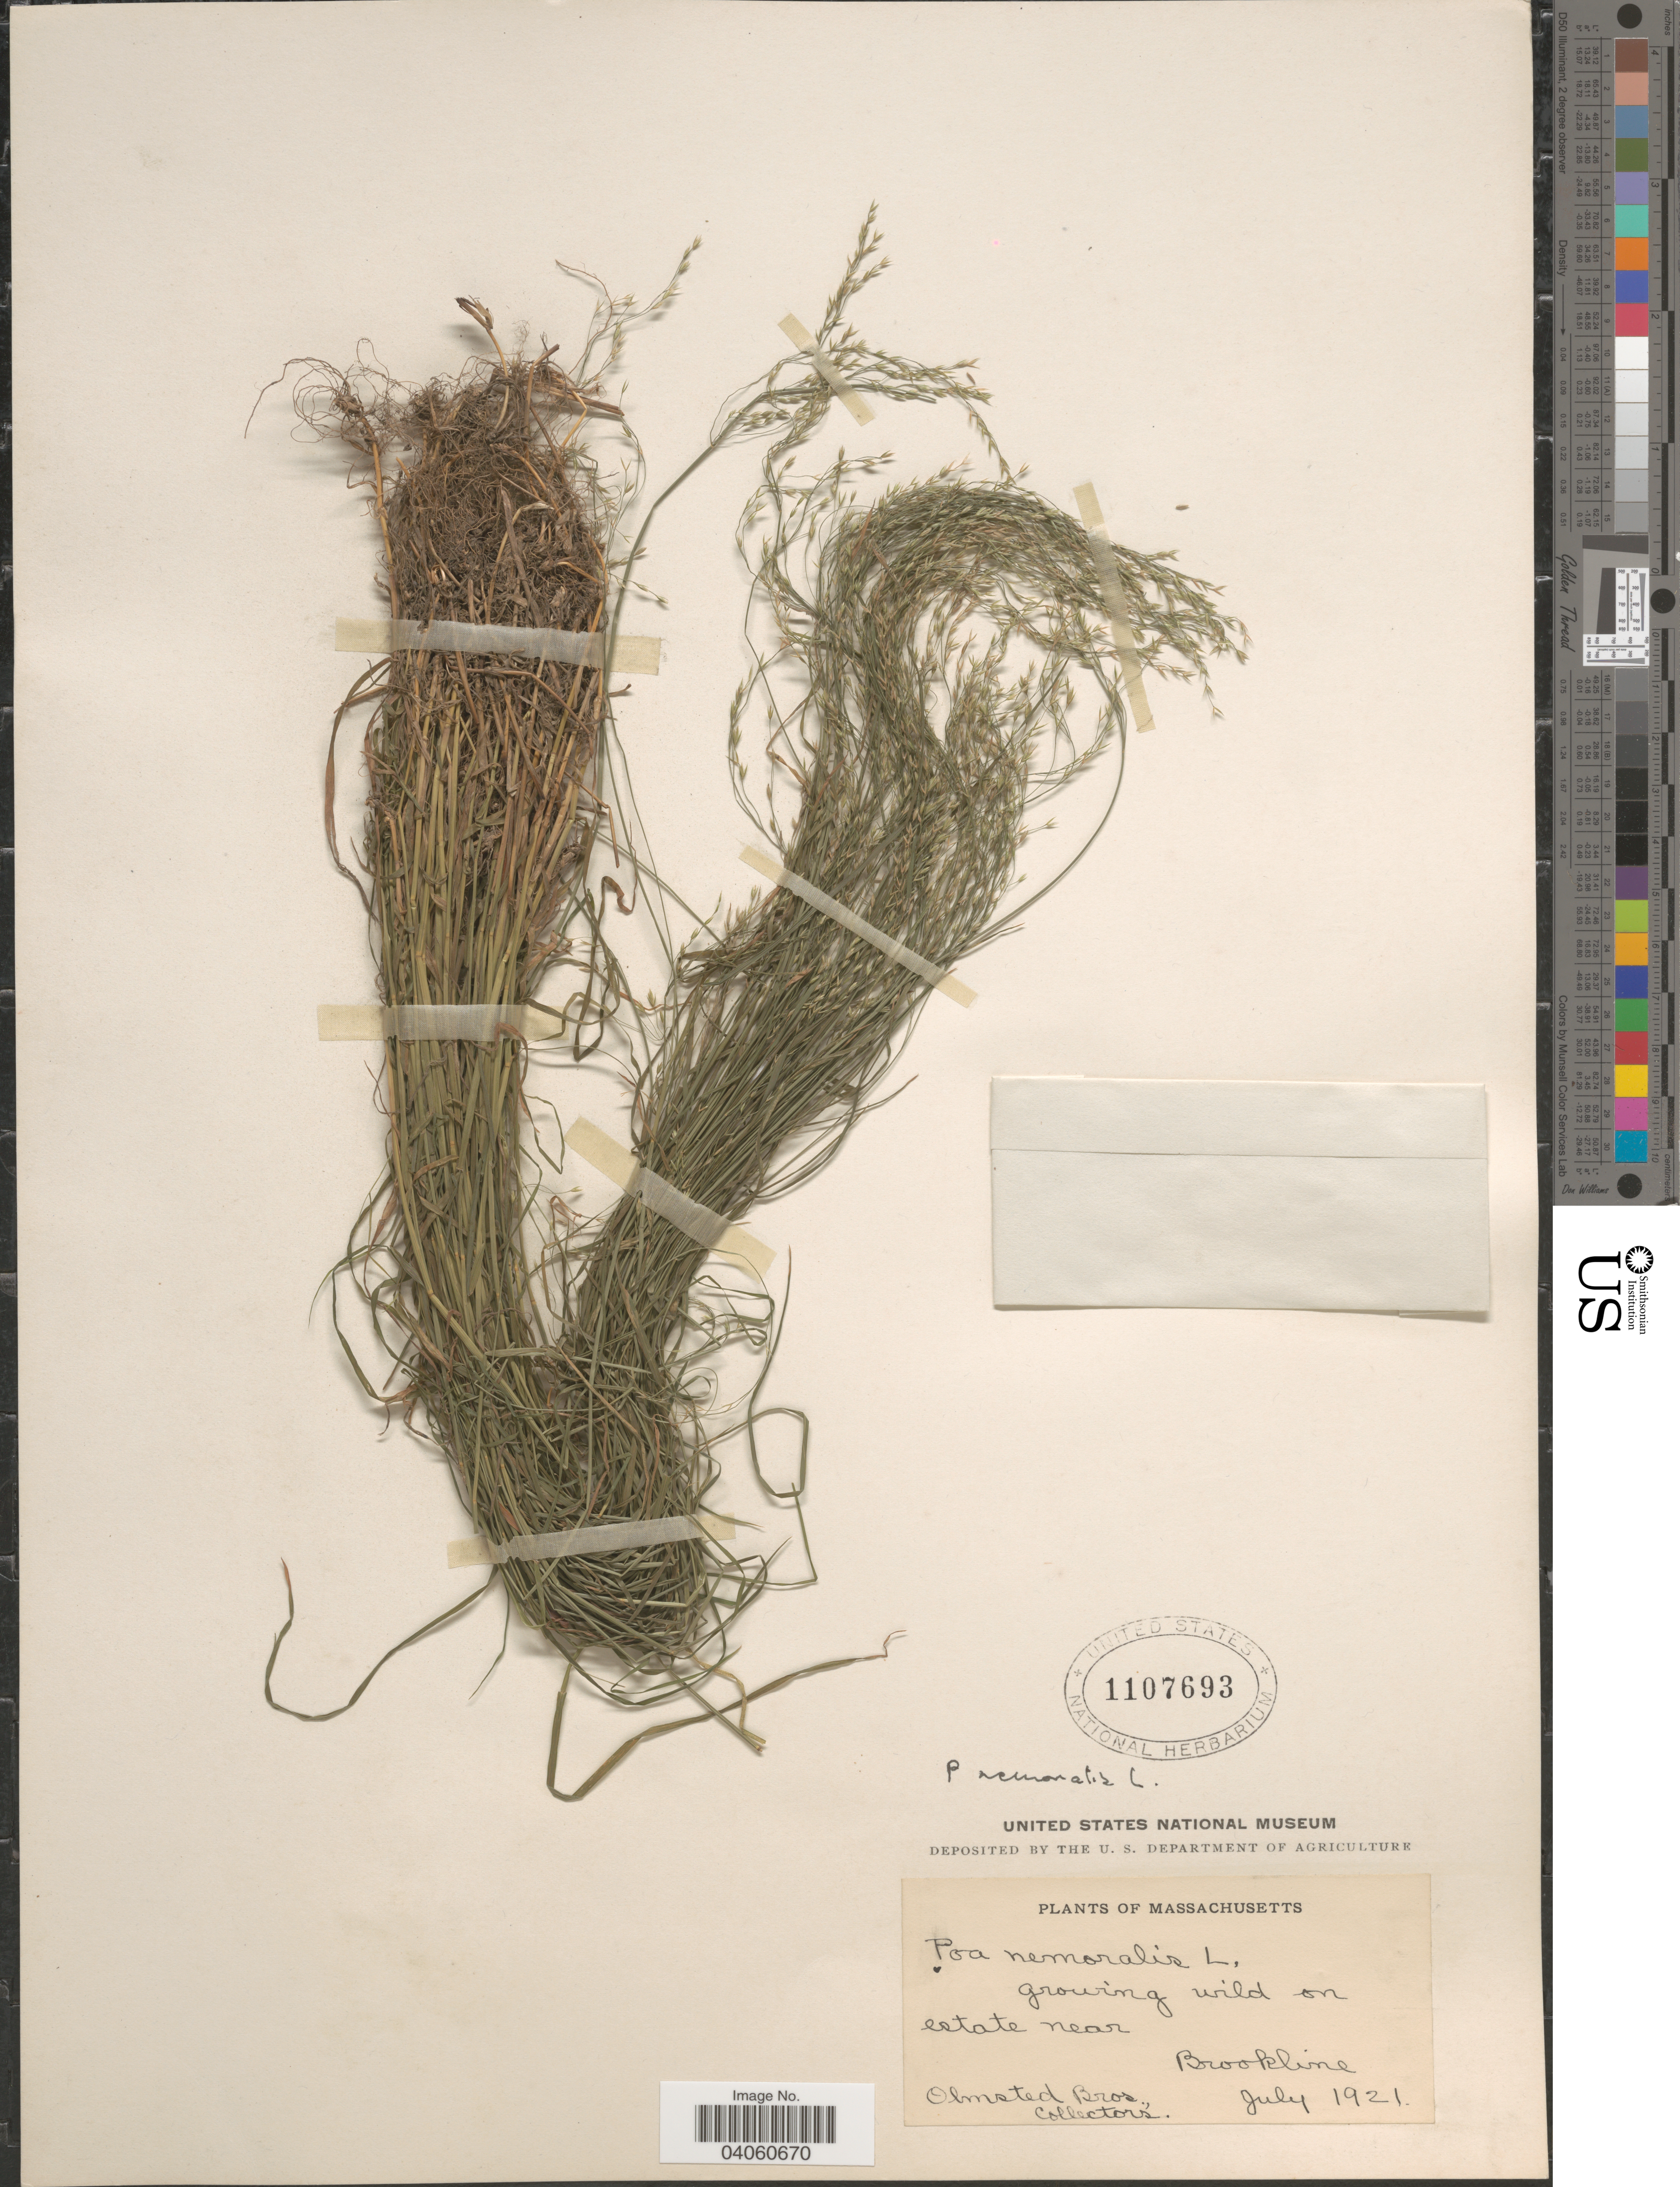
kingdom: Plantae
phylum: Tracheophyta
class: Liliopsida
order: Poales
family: Poaceae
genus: Poa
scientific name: Poa nemoralis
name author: L.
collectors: Olmsted Bros.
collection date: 1921-07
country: United States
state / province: Massachusetts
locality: Growing wild on estate near Brookline.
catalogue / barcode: US 1107693